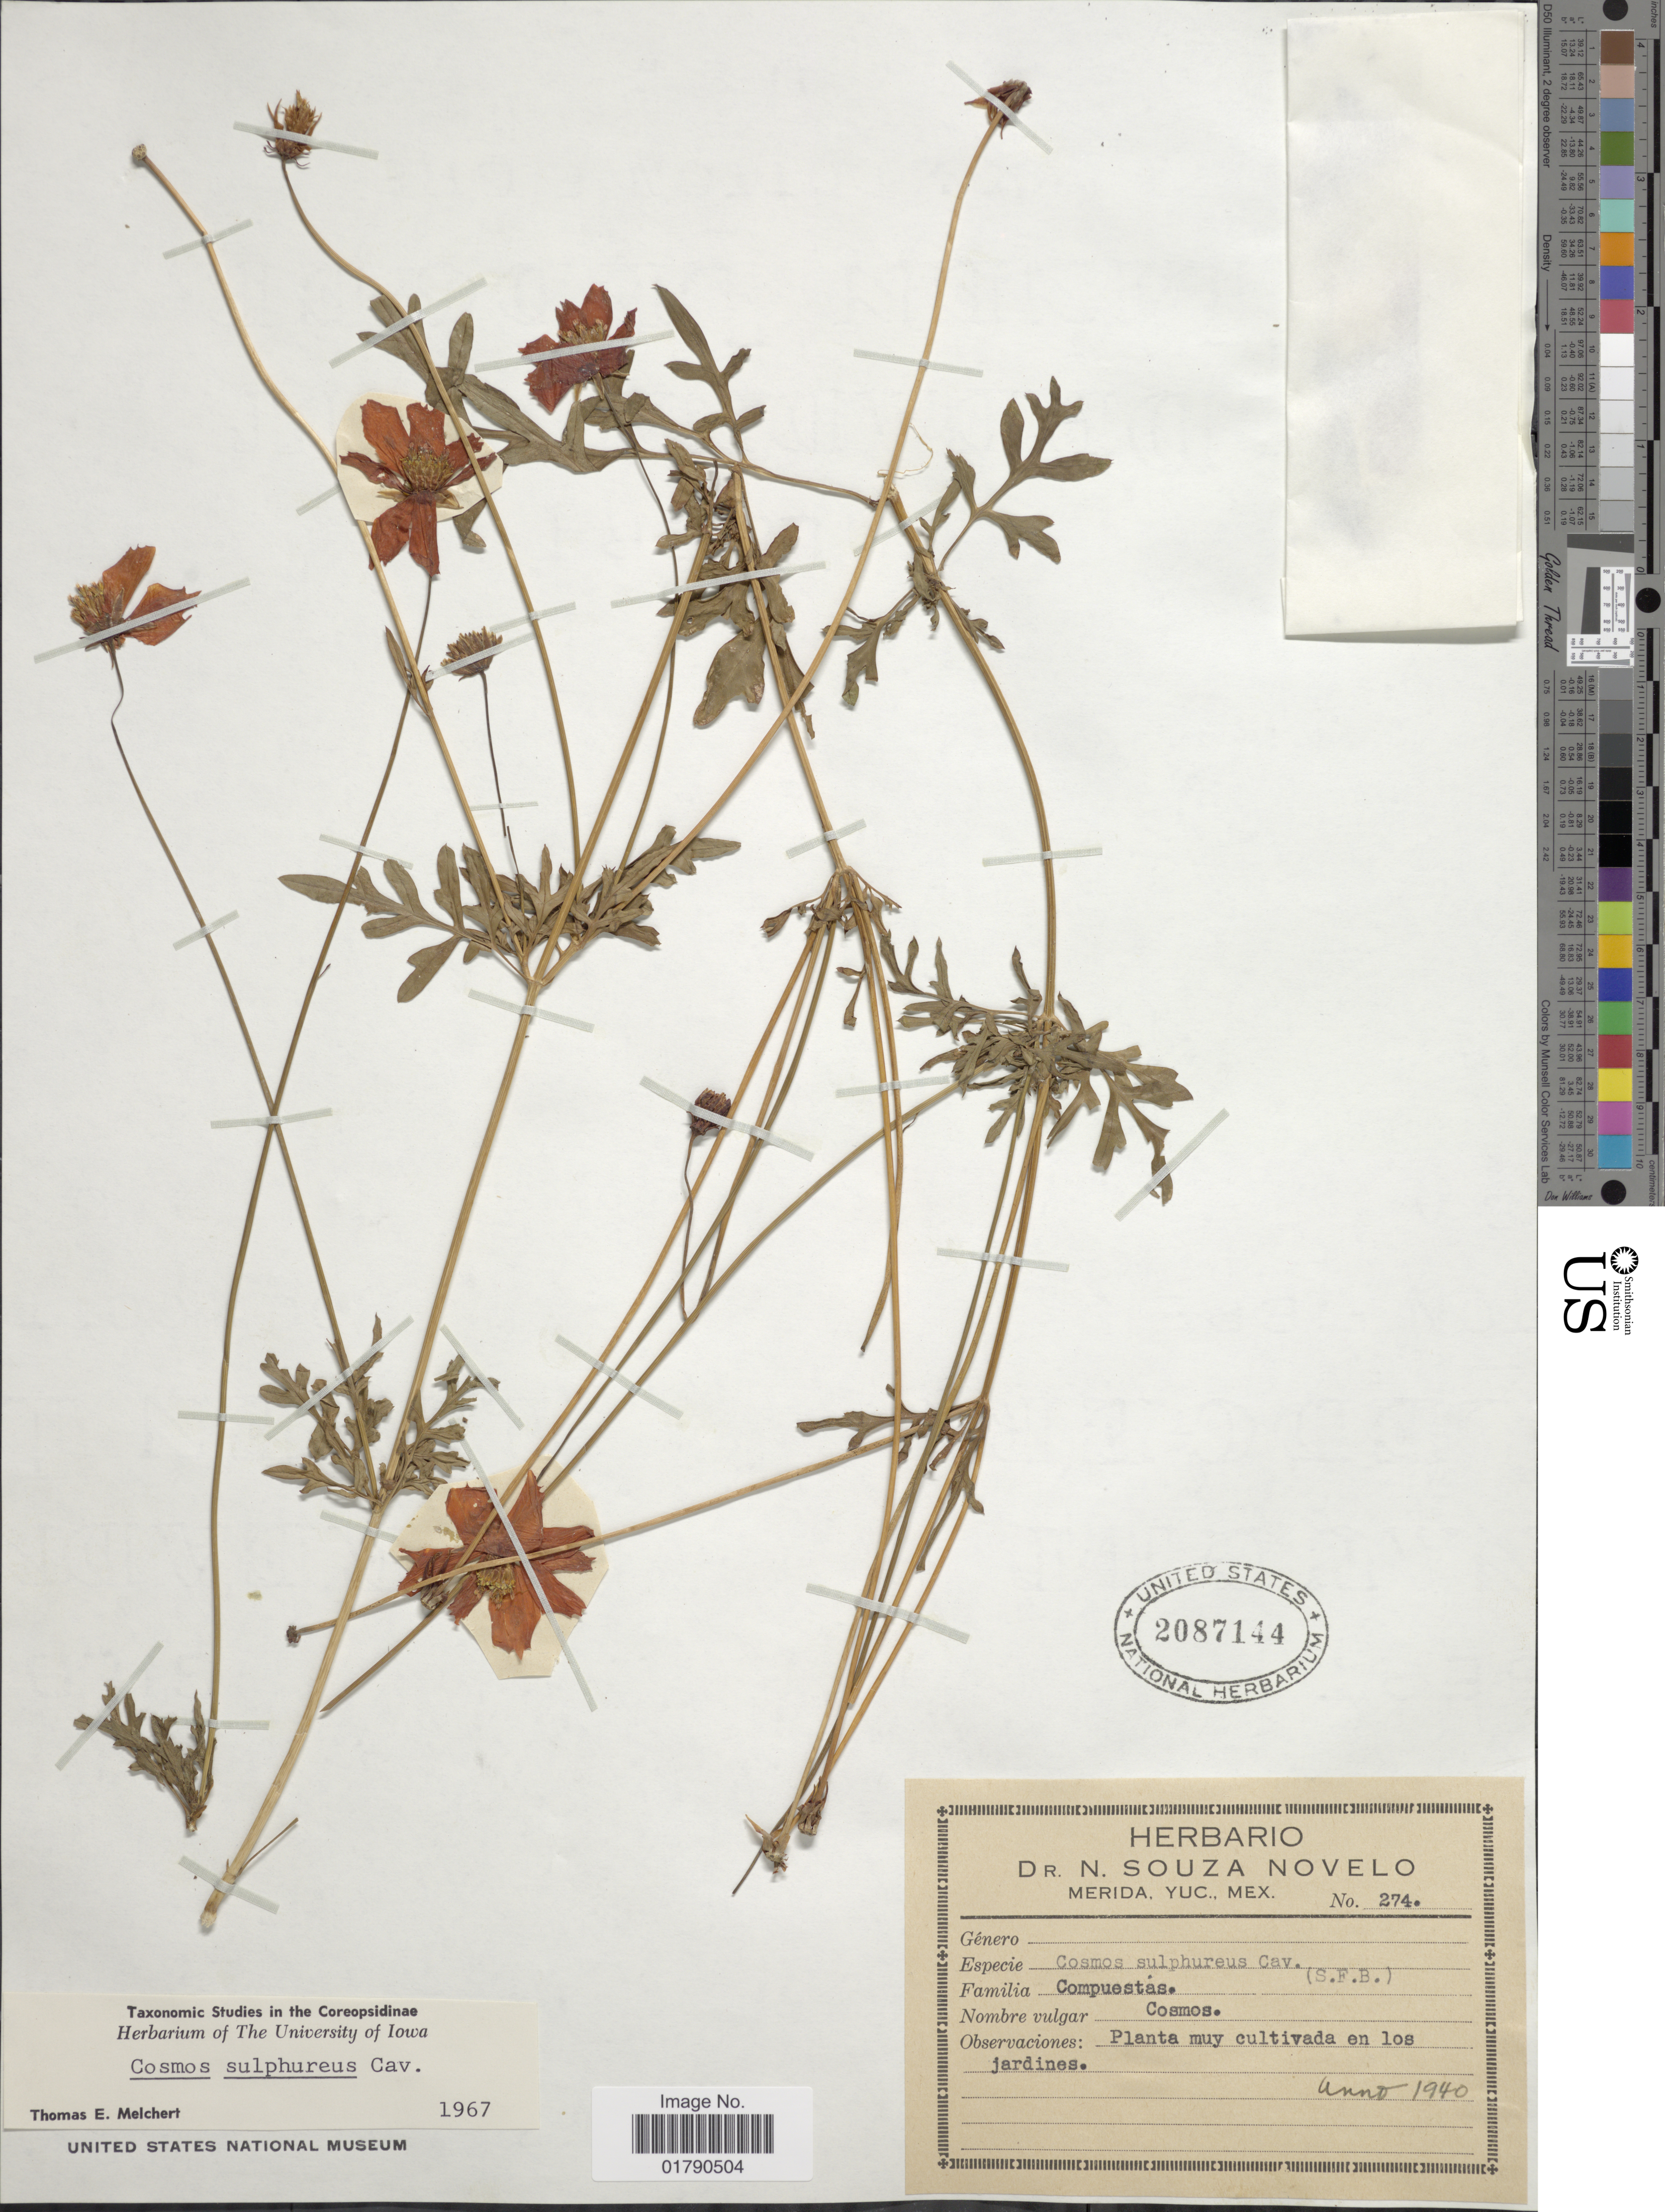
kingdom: Plantae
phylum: Tracheophyta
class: Magnoliopsida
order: Asterales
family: Asteraceae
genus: Cosmos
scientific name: Cosmos sulphureus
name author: Cav.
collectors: ex herb. Souza Novelo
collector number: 274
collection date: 1940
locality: En los jardines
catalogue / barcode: US 2087144